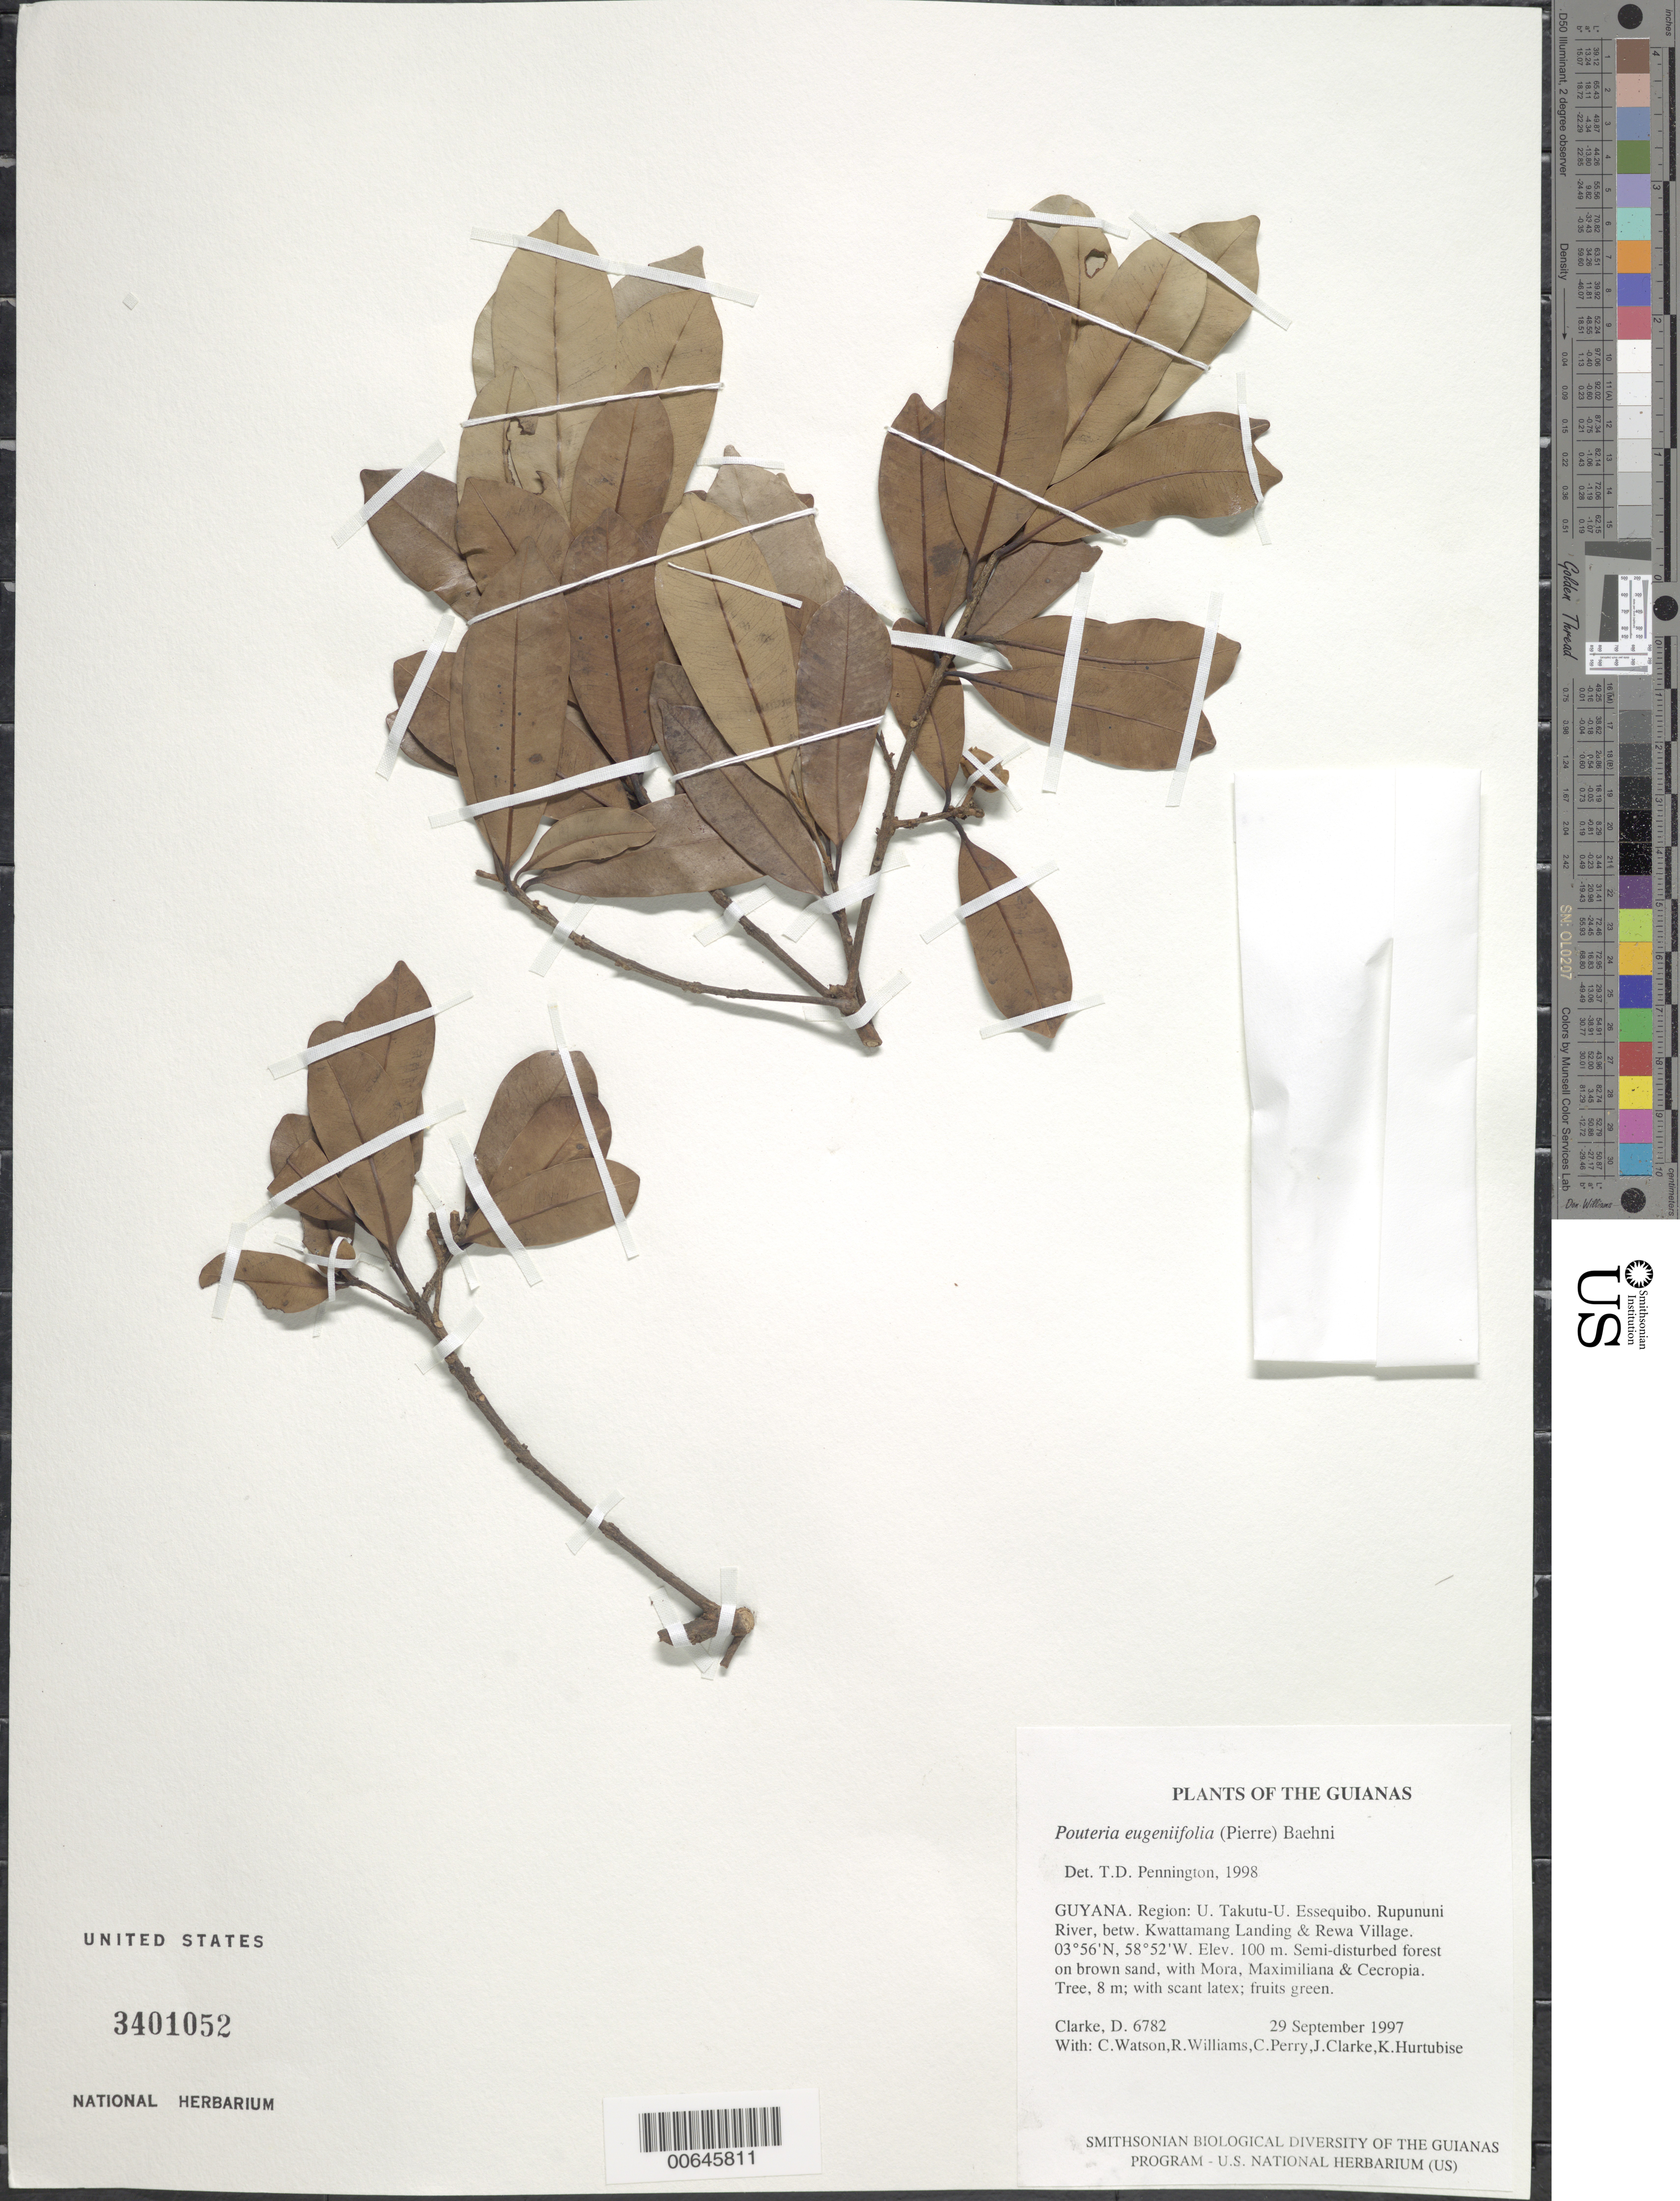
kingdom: Plantae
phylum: Tracheophyta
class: Magnoliopsida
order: Ericales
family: Sapotaceae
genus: Pouteria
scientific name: Pouteria eugeniifolia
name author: (Pierre) Baehni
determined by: Pennington, T. D., (K)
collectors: H. D. Clarke, C. Watson, R. Williams, C. Perry, J. Clarke & K. Hurtubise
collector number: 6782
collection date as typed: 29 September 1997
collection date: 1997-09-29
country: Guyana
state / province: U. Takutu-U. Essequibo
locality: Rupununi River, betw. Kwattamang Landing & Rewa Village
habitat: Semi-disturbed forest on brown sand, with Mora, Maximiliana & Cecropia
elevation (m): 100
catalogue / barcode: US 3401052